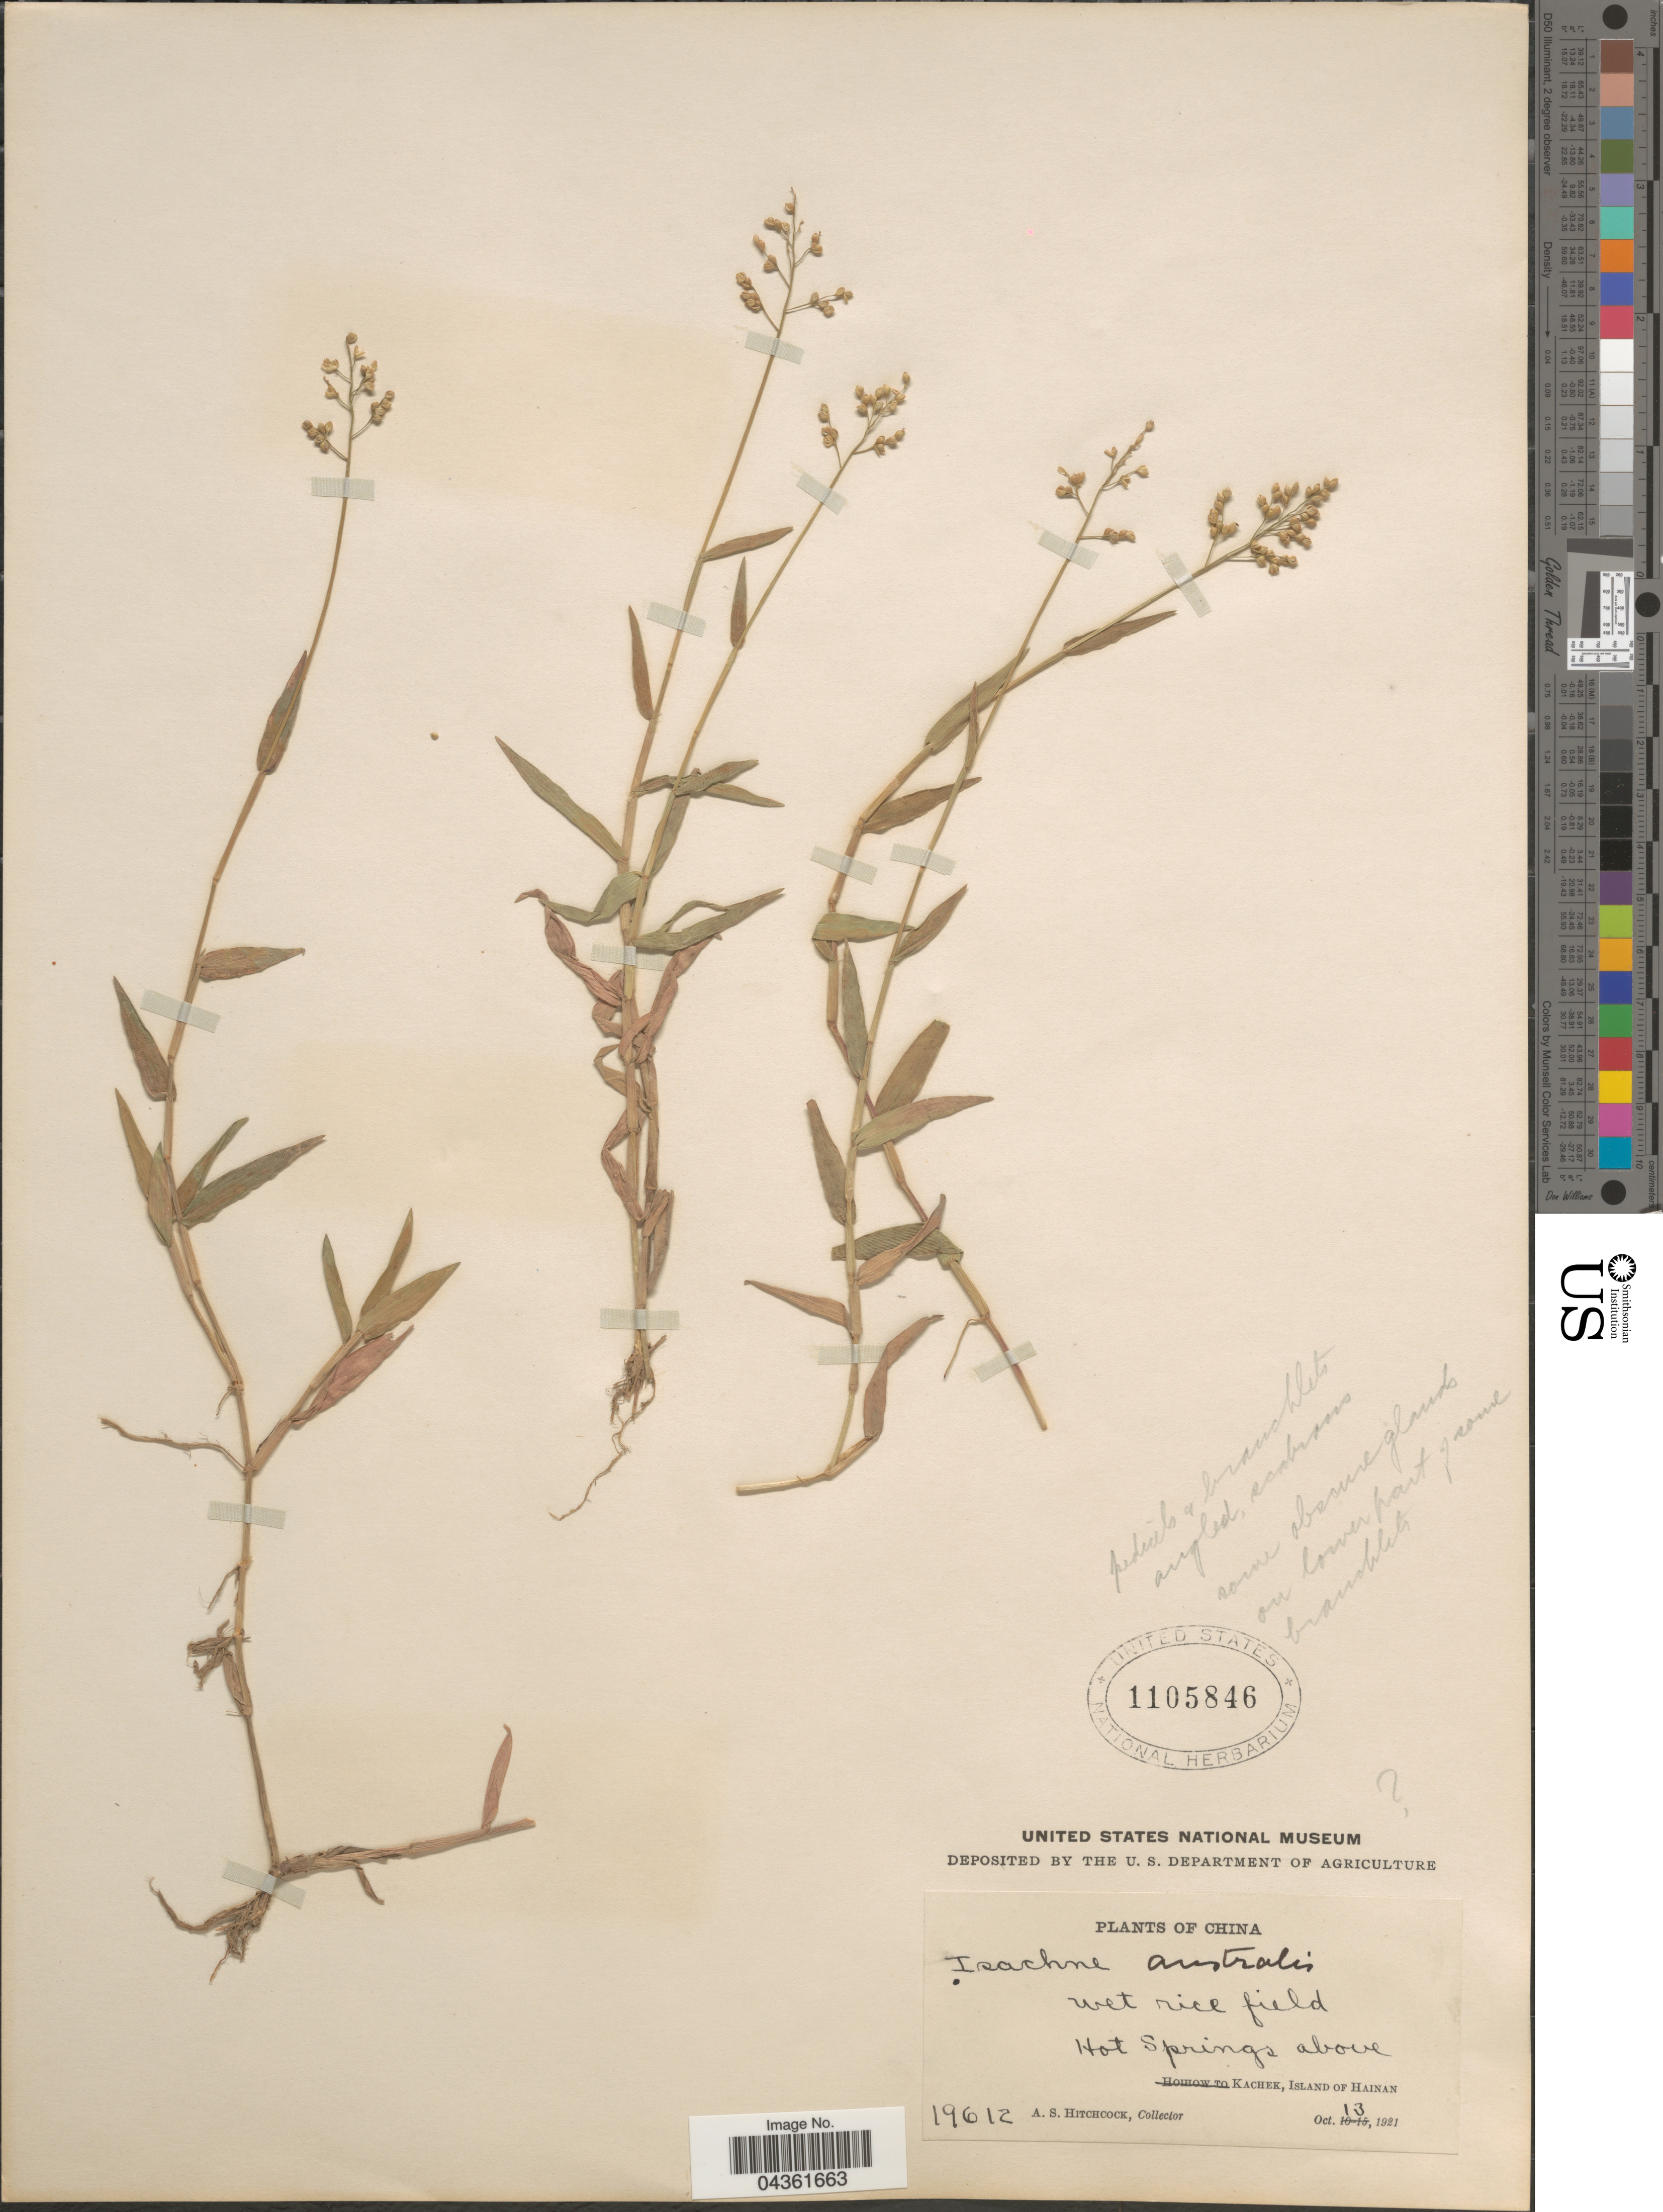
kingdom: Plantae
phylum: Tracheophyta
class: Liliopsida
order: Poales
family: Poaceae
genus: Isachne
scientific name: Isachne globosa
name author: (Thunb.) Kuntze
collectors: A. S. Hitchcock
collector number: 19612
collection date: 1921-10-13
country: China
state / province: Hainan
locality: Wet rice field. Hot Springs above Kachek, Island of Hainan.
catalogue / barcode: US 1105846